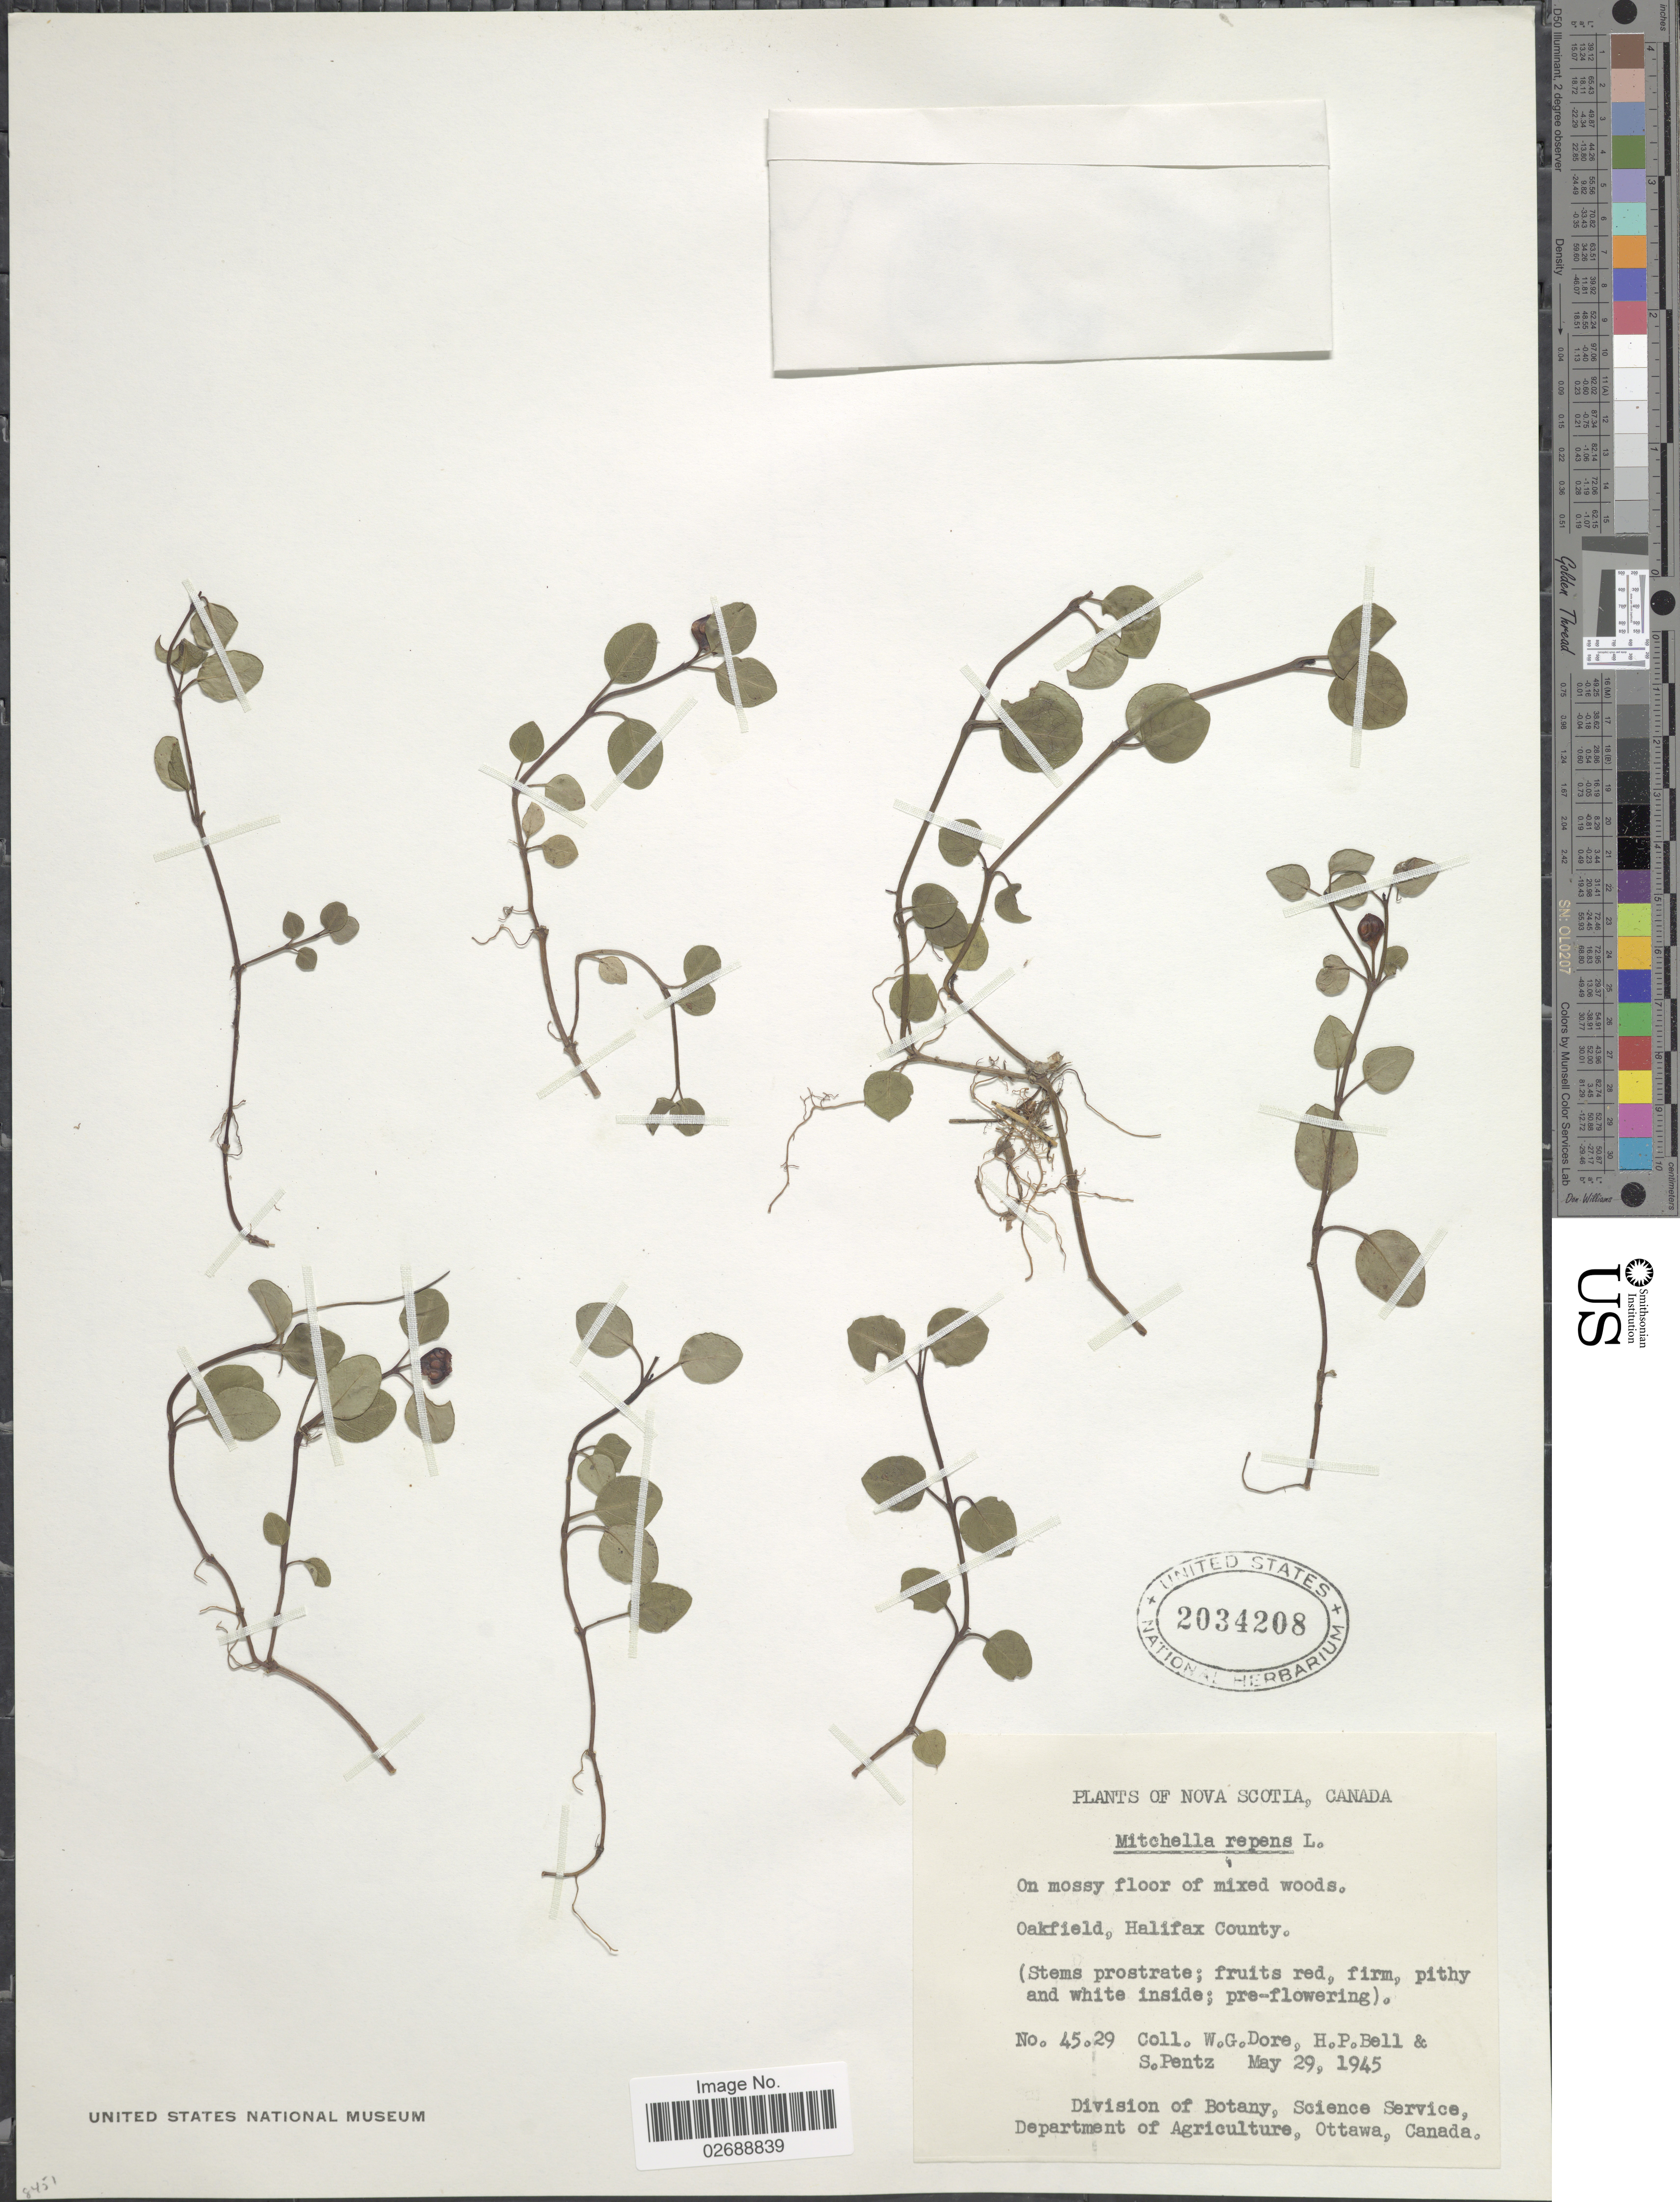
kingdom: Plantae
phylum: Tracheophyta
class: Magnoliopsida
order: Gentianales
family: Rubiaceae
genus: Mitchella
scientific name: Mitchella repens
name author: L.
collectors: W. Dore, H. P. Bell & S. Pentz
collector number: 4529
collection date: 1945-05-29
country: Canada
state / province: Nova Scotia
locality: Oakfield, Halifax County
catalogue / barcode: US 2034208